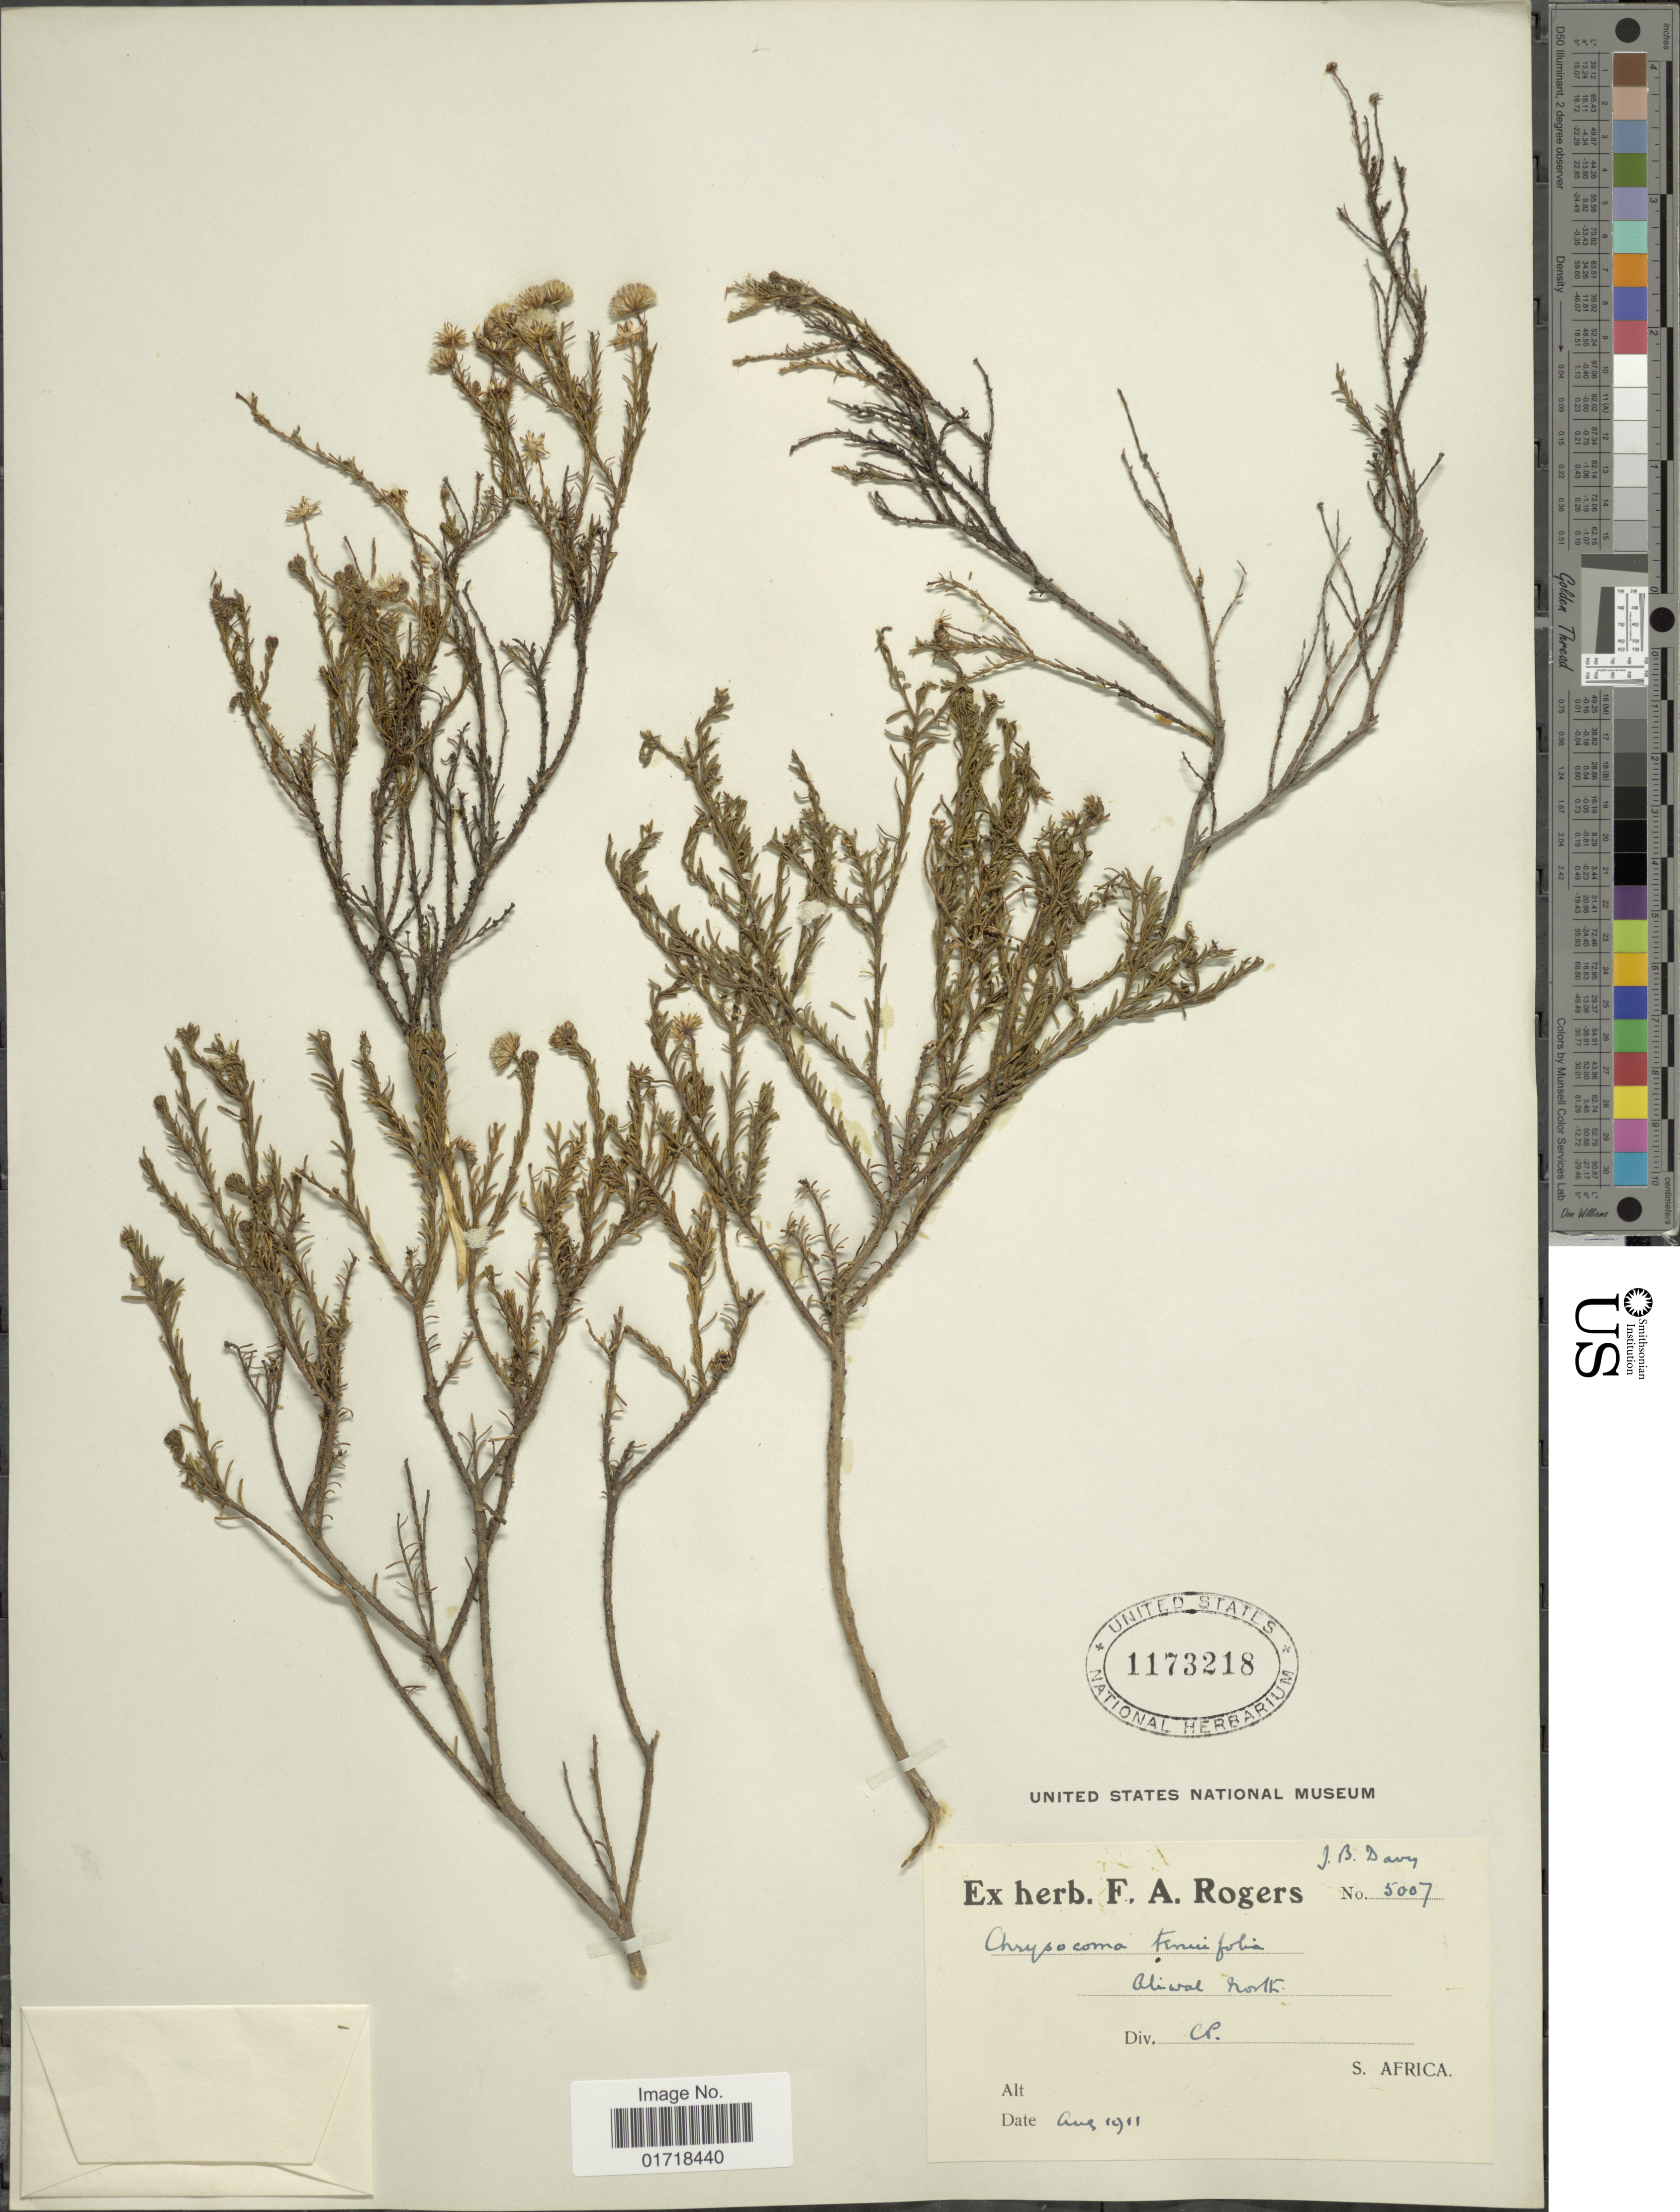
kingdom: Plantae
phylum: Tracheophyta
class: Magnoliopsida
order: Asterales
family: Asteraceae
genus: Chrysocoma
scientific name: Chrysocoma tenuifolia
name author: P.J. Bergius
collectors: ex herb. F. A. Rogers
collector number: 5007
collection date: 1911-08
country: South Africa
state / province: Eastern Cape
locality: Div. CP. Aliwal North.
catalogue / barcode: US 1173218